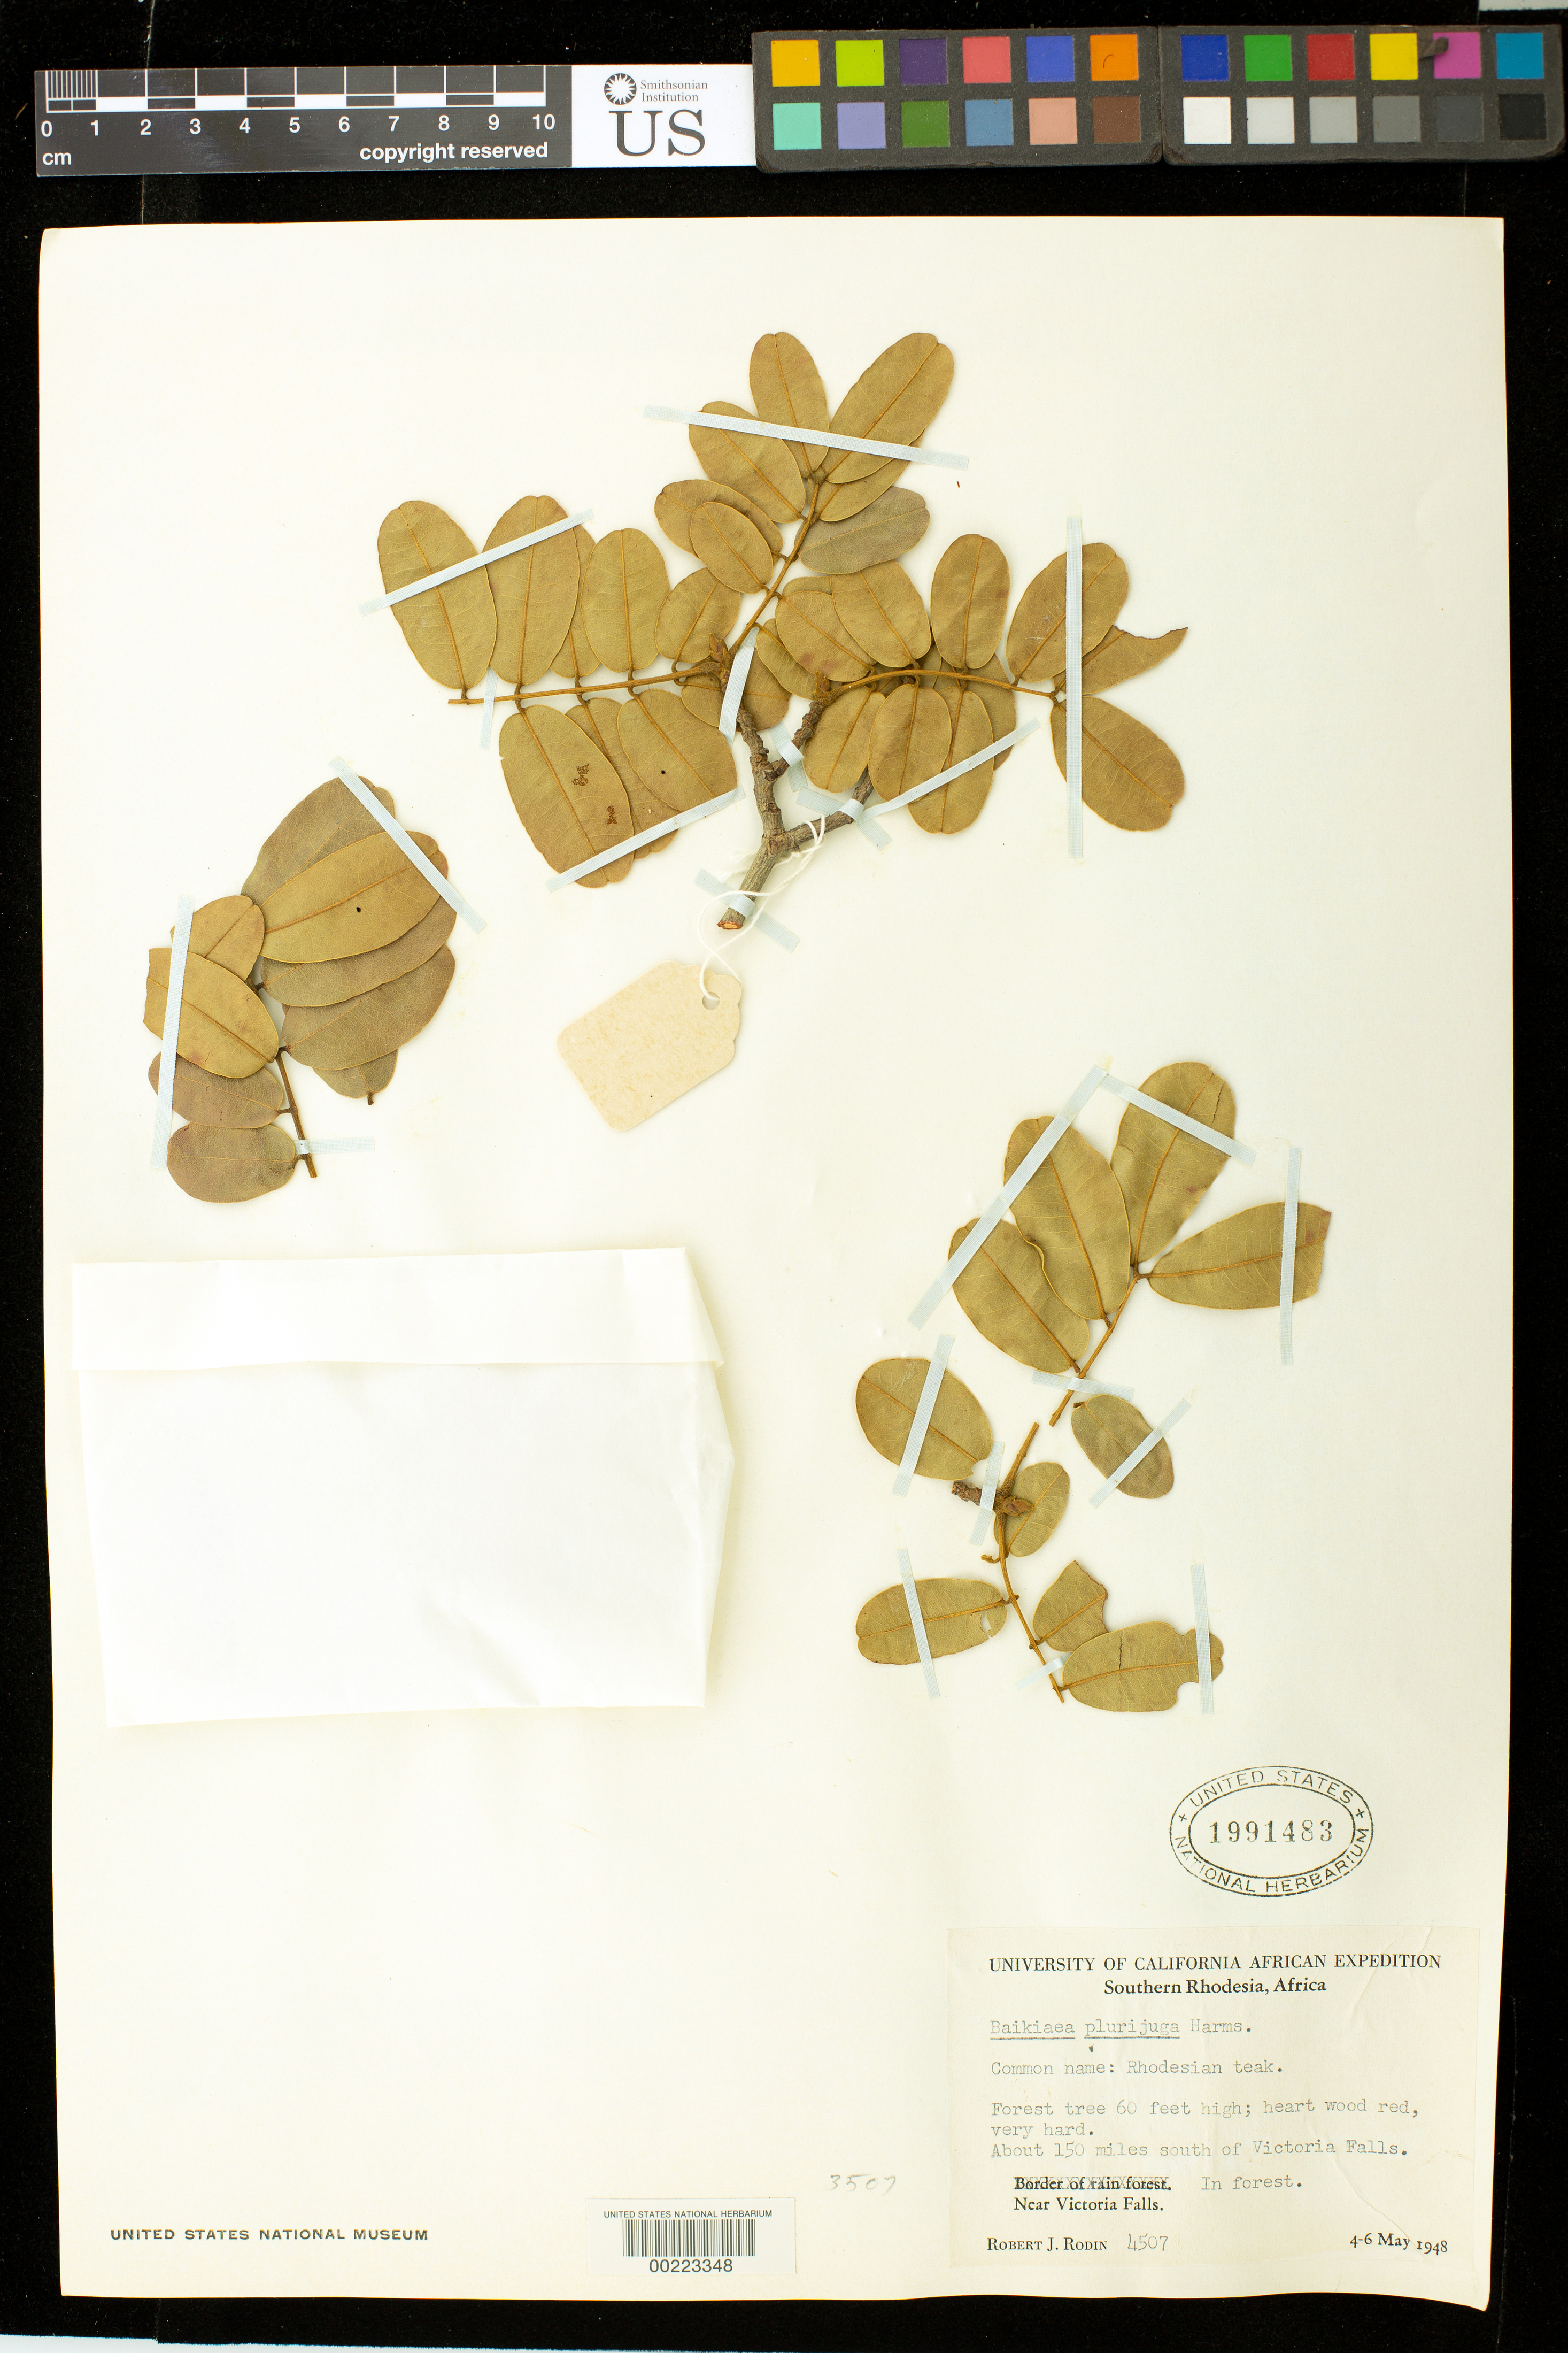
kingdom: Plantae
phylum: Tracheophyta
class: Magnoliopsida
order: Fabales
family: Fabaceae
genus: Baikiaea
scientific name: Baikiaea plurijuga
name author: Harms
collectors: R. J. Rodin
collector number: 4507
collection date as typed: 04 May 1948 to 06 May 1948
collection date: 1948-05-04/1948-05-06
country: Zimbabwe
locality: About 150 mi s of victoria falls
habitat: In forest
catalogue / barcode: US 1991483